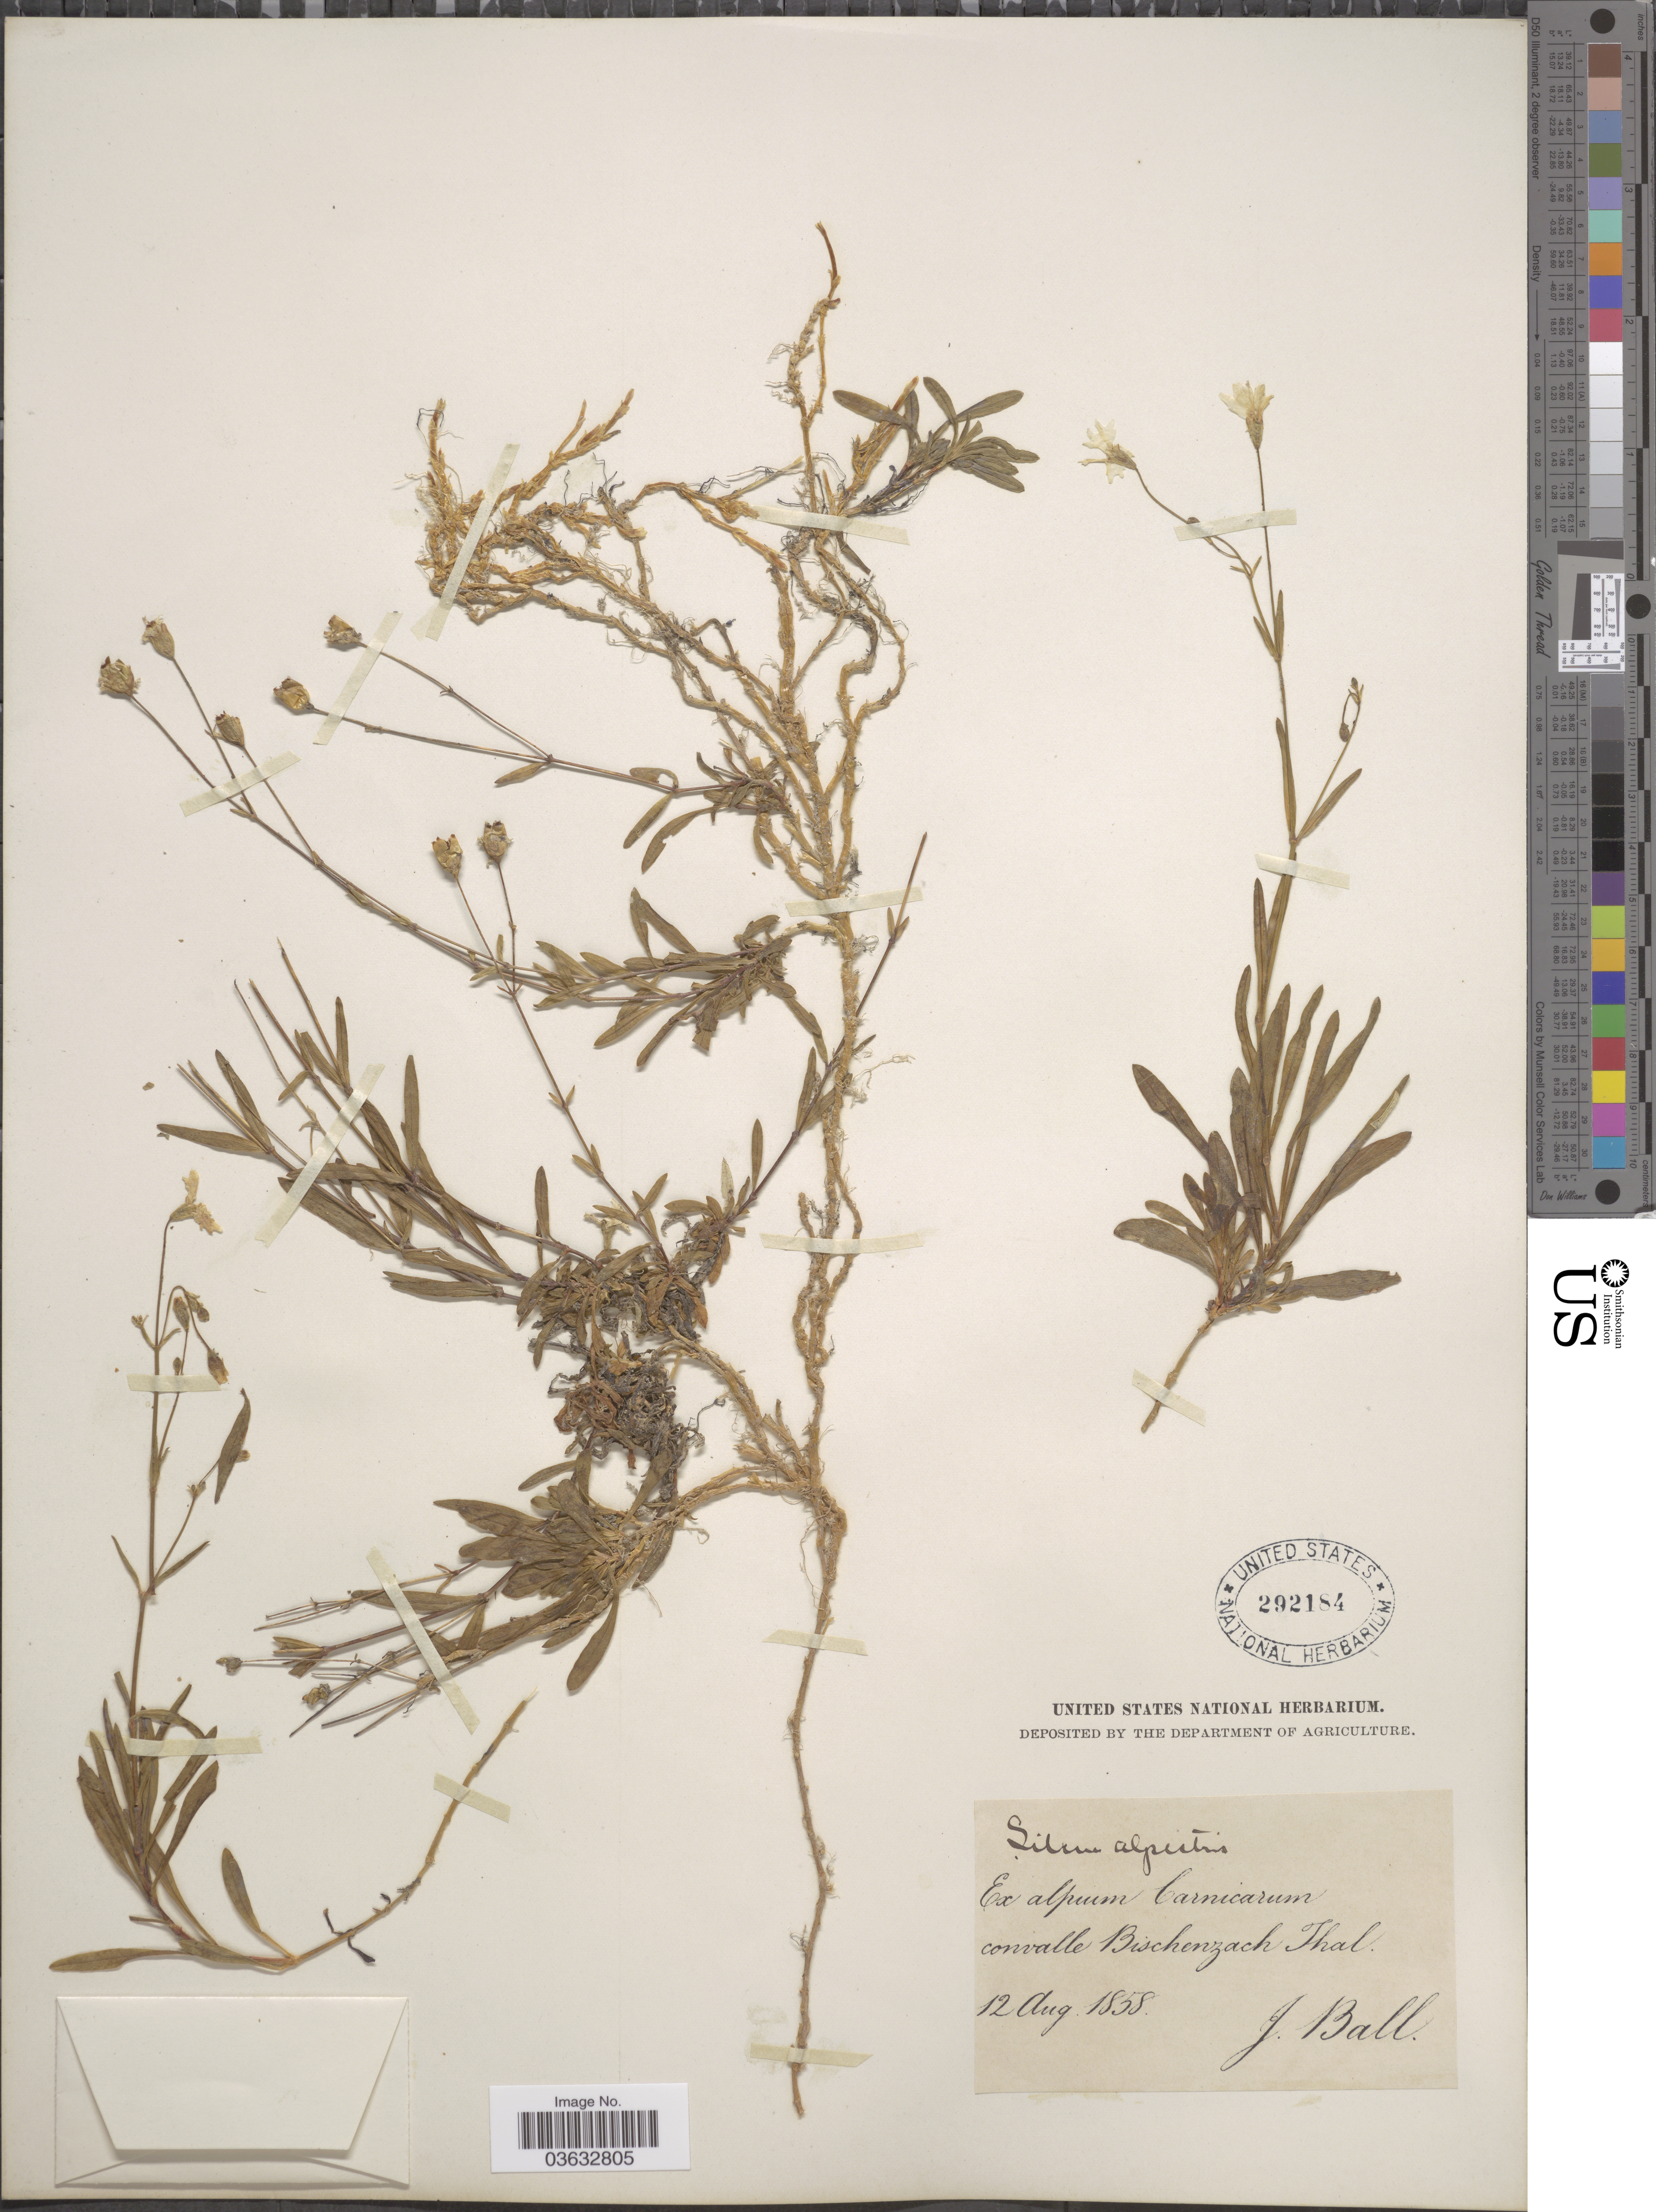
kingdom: Plantae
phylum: Tracheophyta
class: Magnoliopsida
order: Caryophyllales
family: Caryophyllaceae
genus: Silene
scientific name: Silene alpestris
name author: Jacq.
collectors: J. Ball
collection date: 1958-08-12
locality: Ex alpium Carnicarum convalle Bischenzach Thal.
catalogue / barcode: US 292184